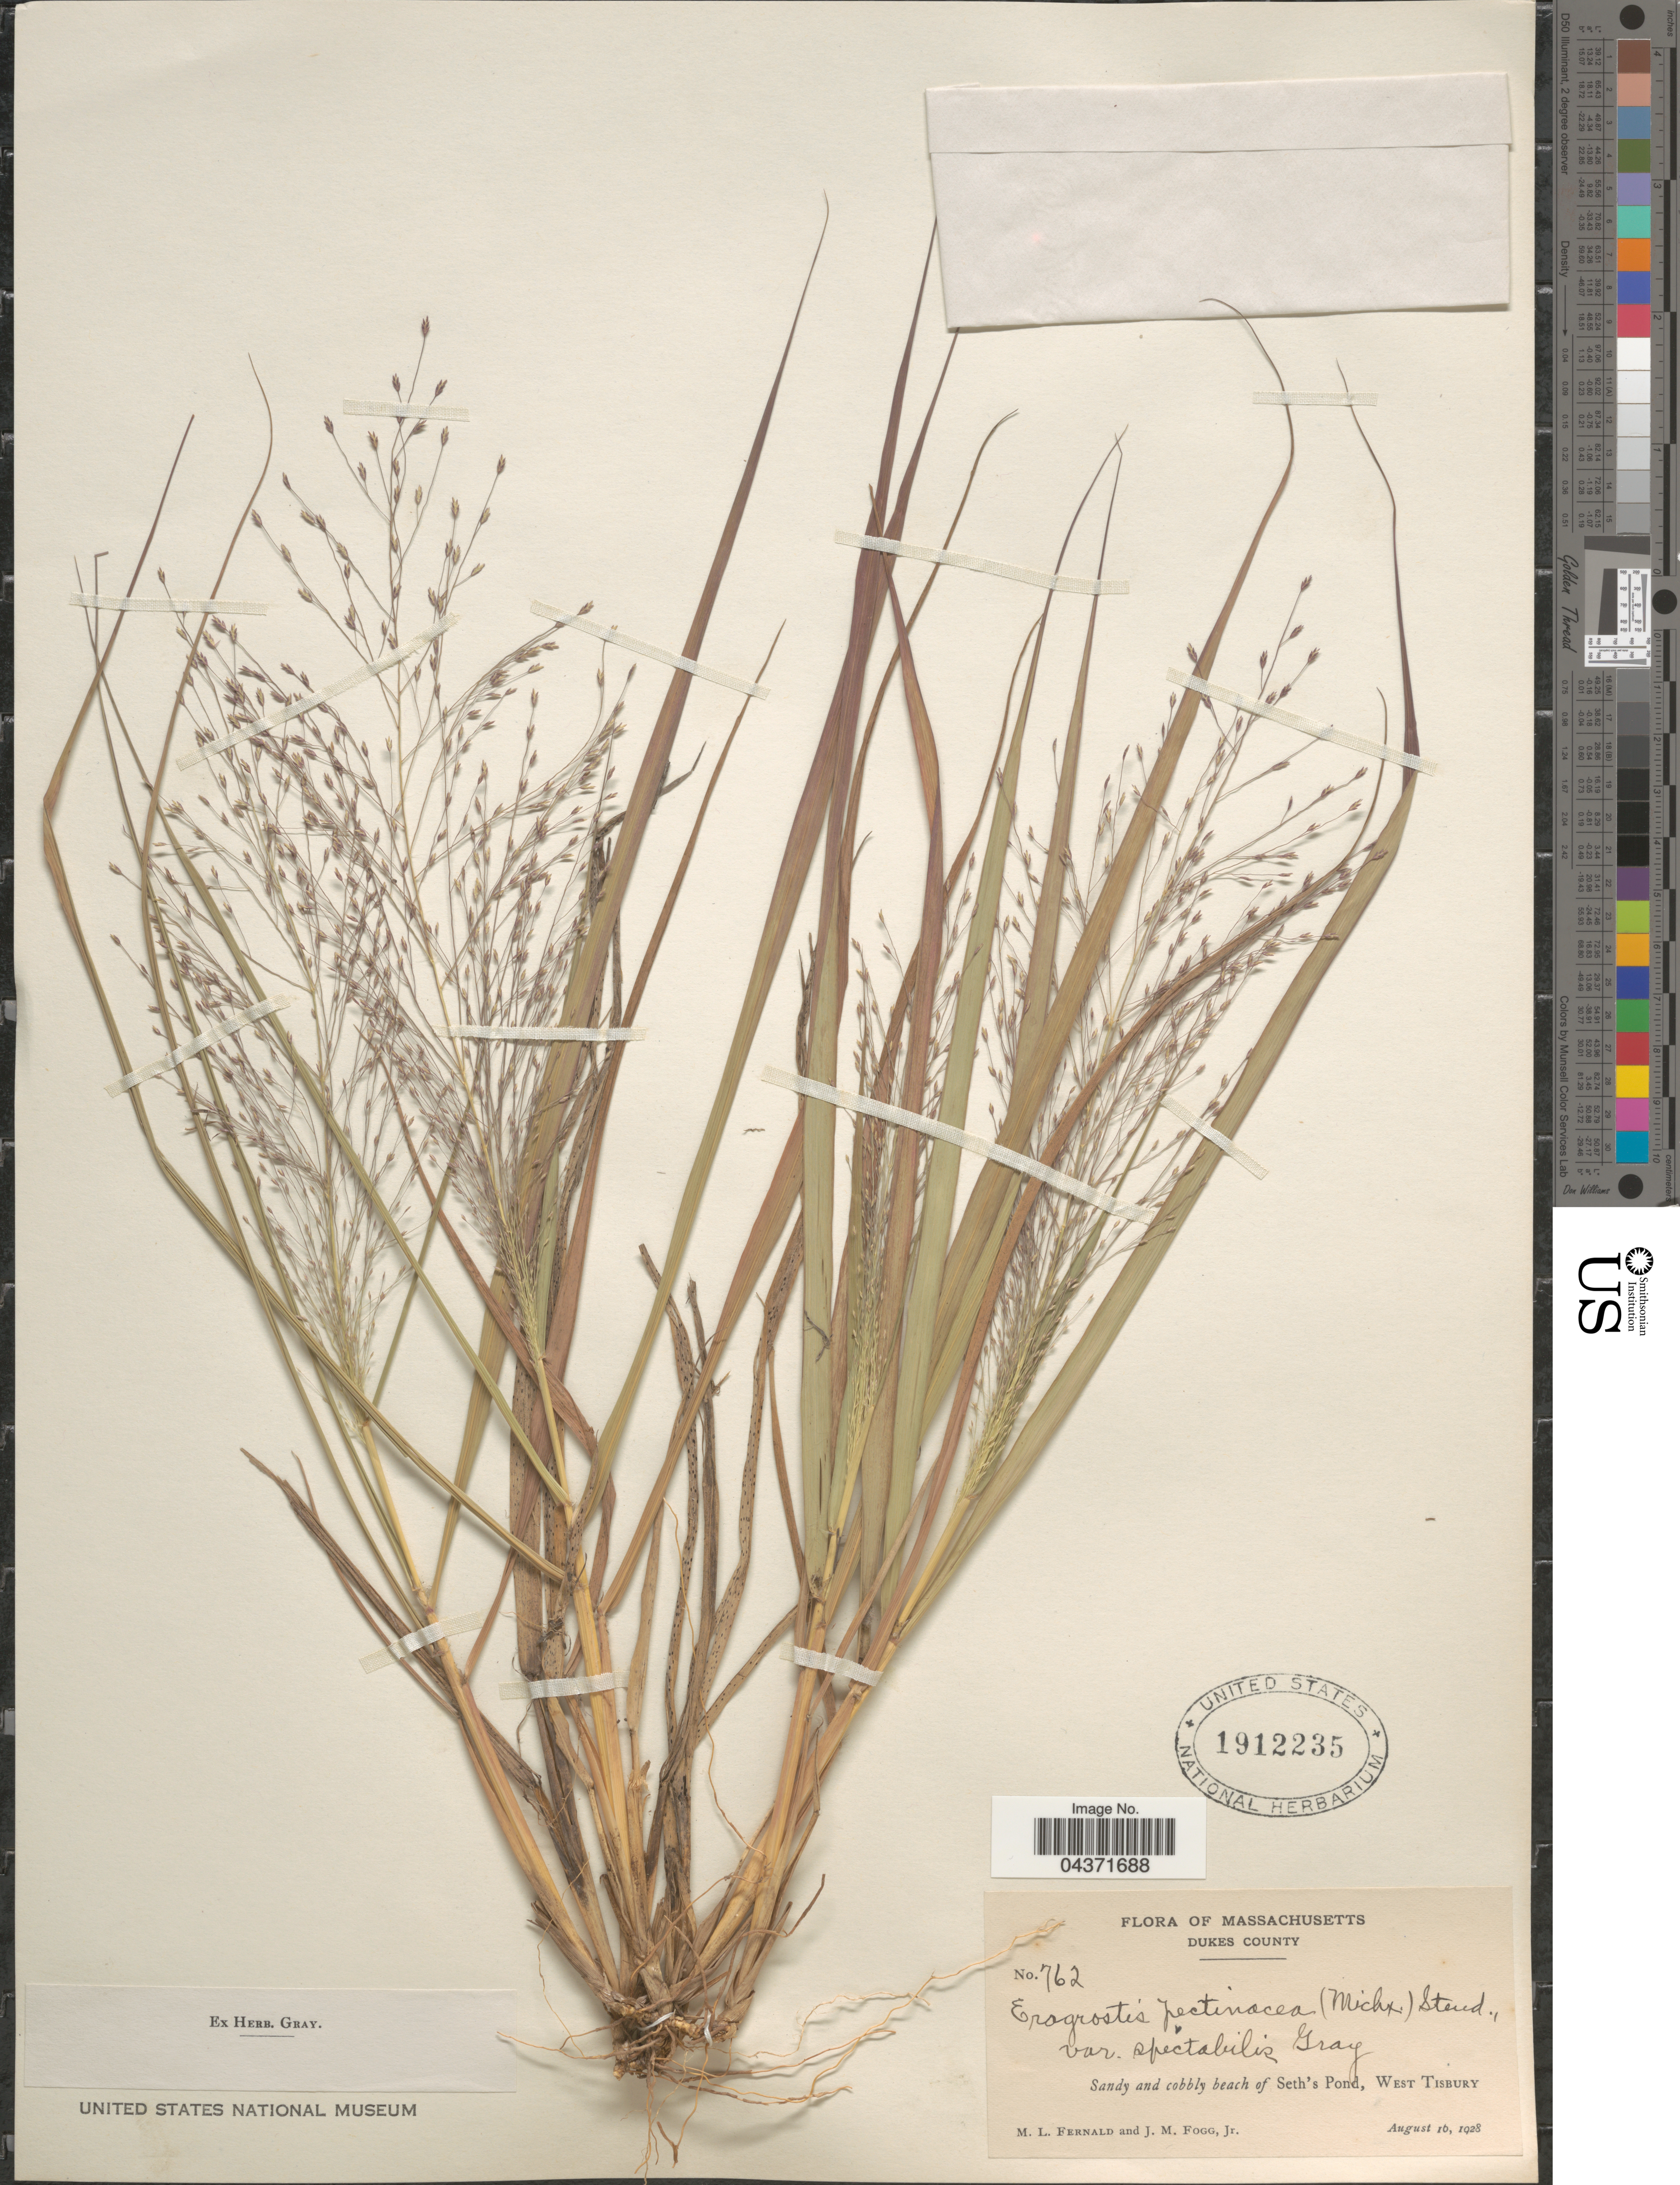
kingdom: Plantae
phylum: Tracheophyta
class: Liliopsida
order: Poales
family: Poaceae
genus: Eragrostis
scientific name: Eragrostis spectabilis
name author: (Pursh) Steud.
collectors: M. L. Fernald & J. Fogg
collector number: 762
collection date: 1928-08-16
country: United States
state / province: Massachusetts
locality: Dukes County. Sandy and cobbly beach of Seth's Pond, West Tisbury.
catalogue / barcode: US 1912235